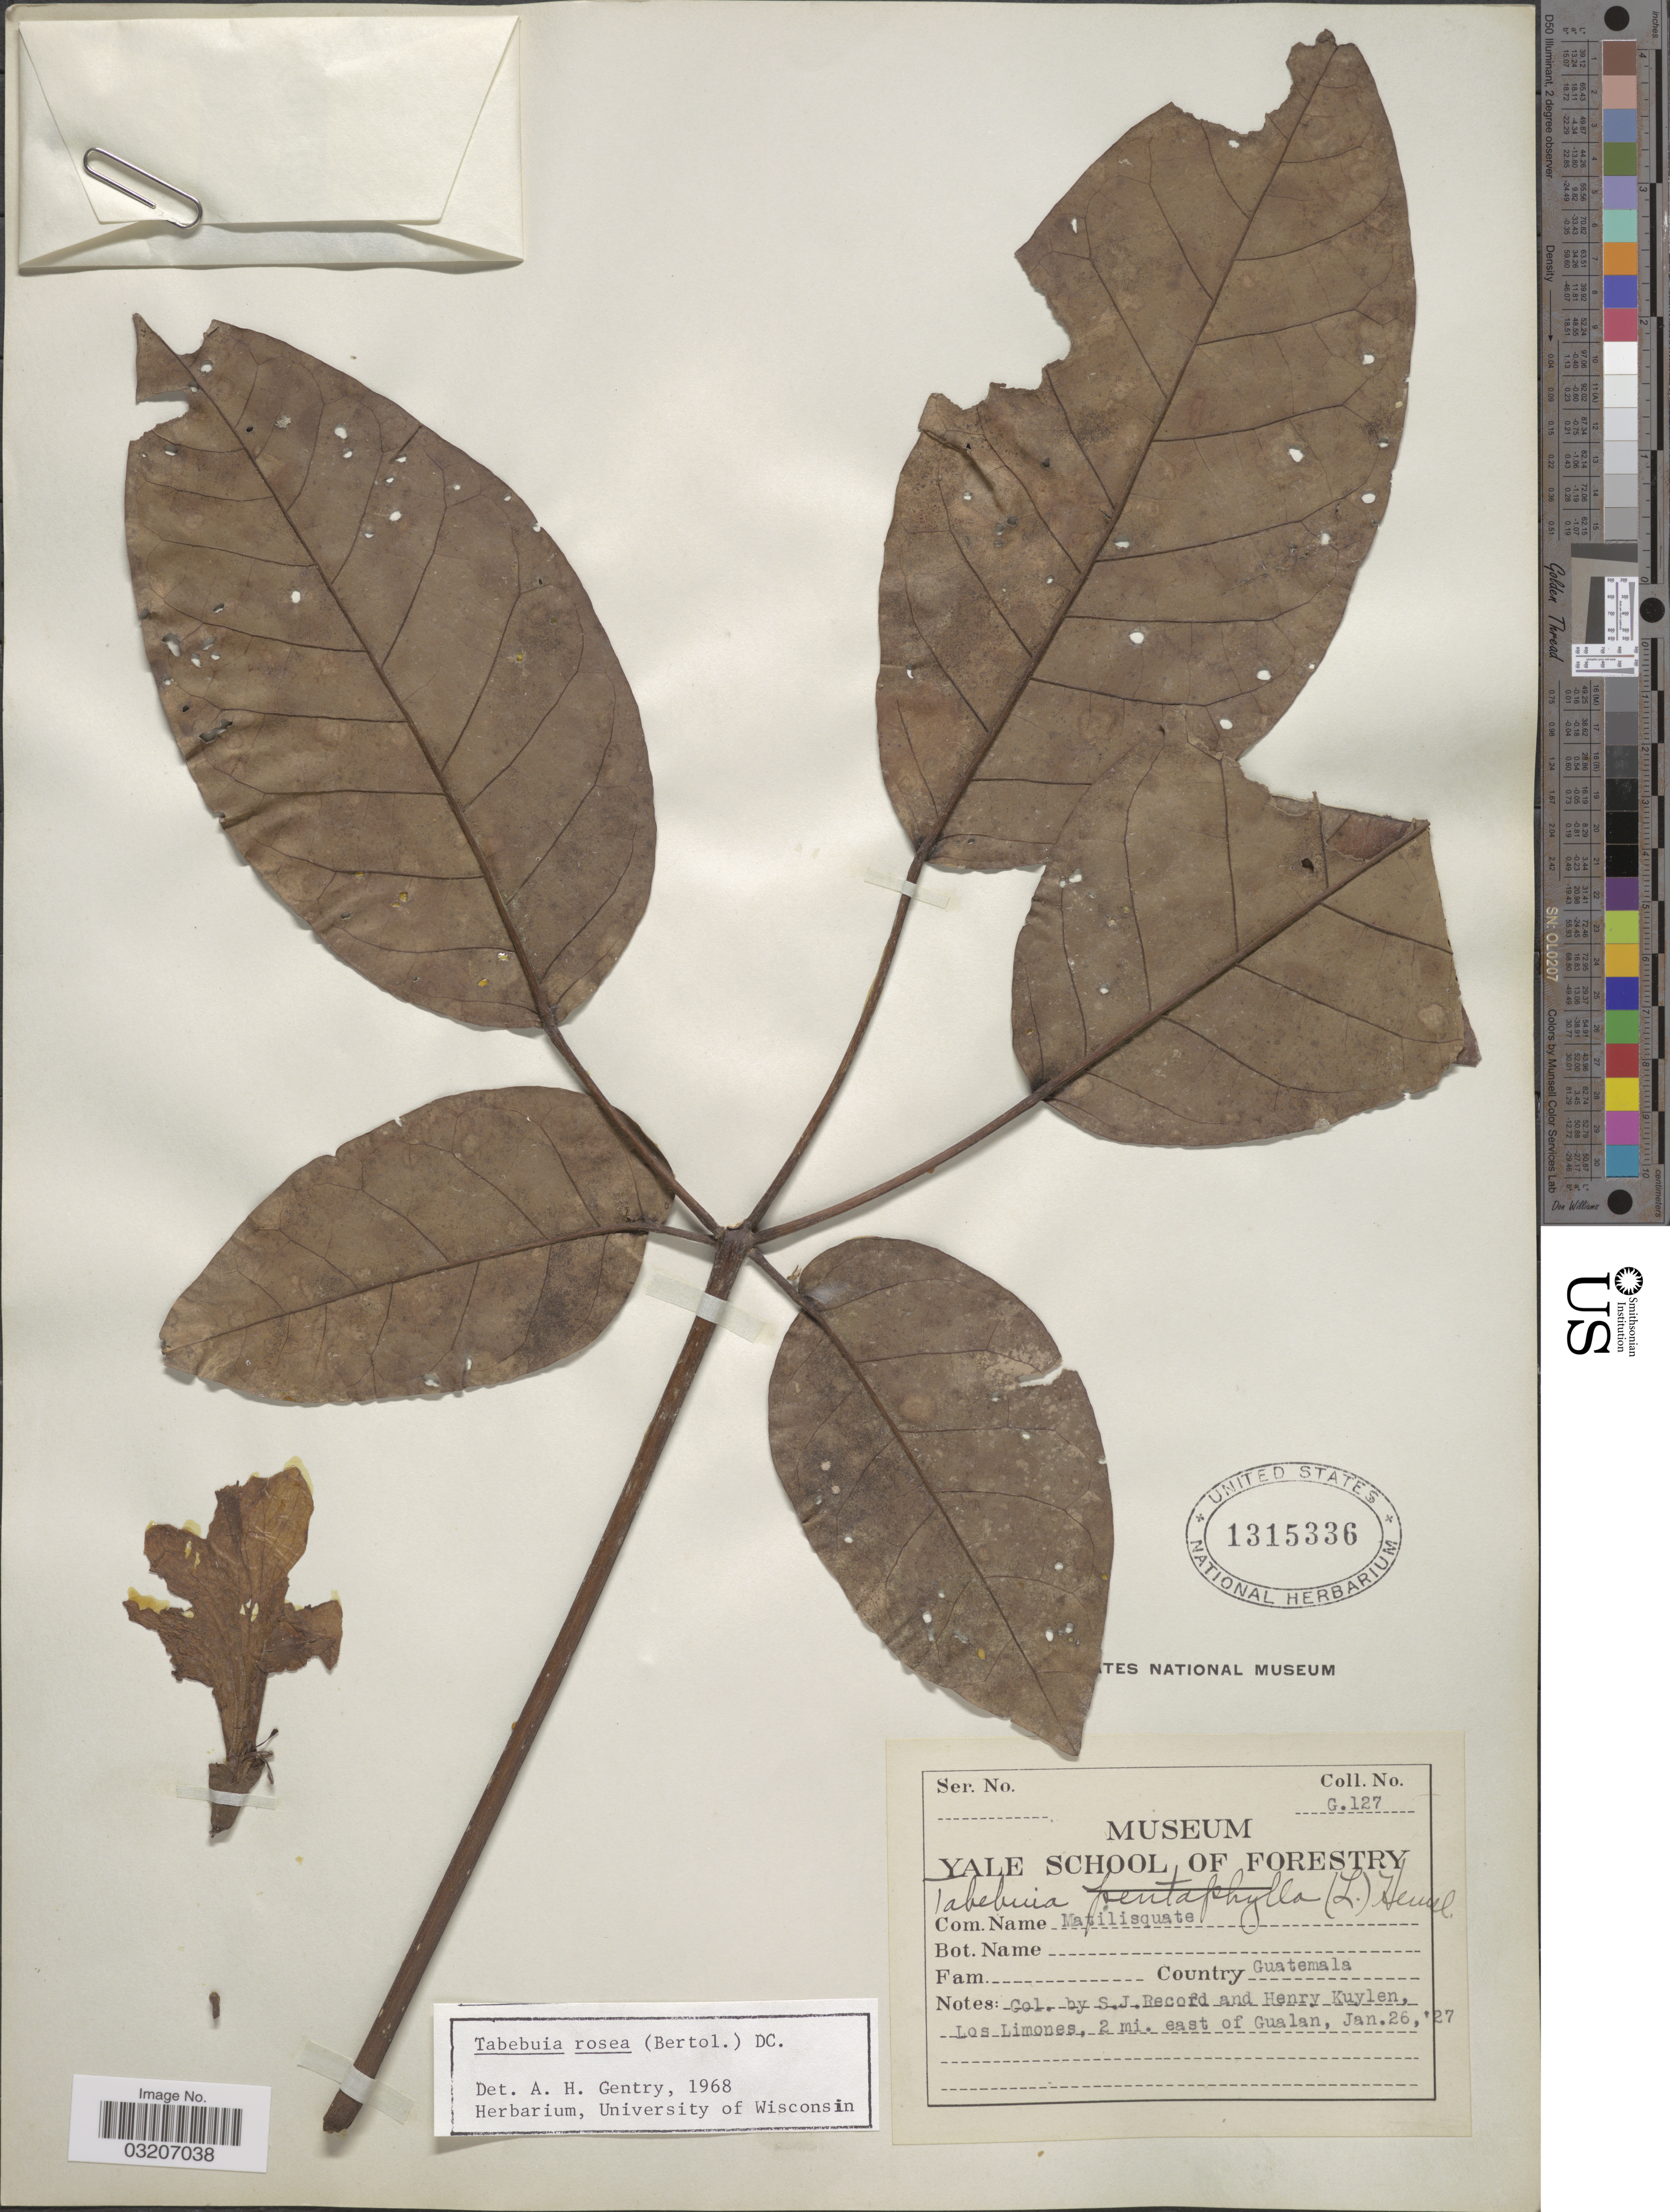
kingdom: Plantae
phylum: Tracheophyta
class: Magnoliopsida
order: Lamiales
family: Bignoniaceae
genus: Tabebuia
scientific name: Tabebuia rosea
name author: (Bertol.) DC.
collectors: S. J. Record & H. Kuylen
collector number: G. 127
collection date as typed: Transcribed d/m/y: 26/1/27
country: Guatemala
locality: Los Limones, 2 mi. east of Gualan.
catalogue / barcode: US 1315336